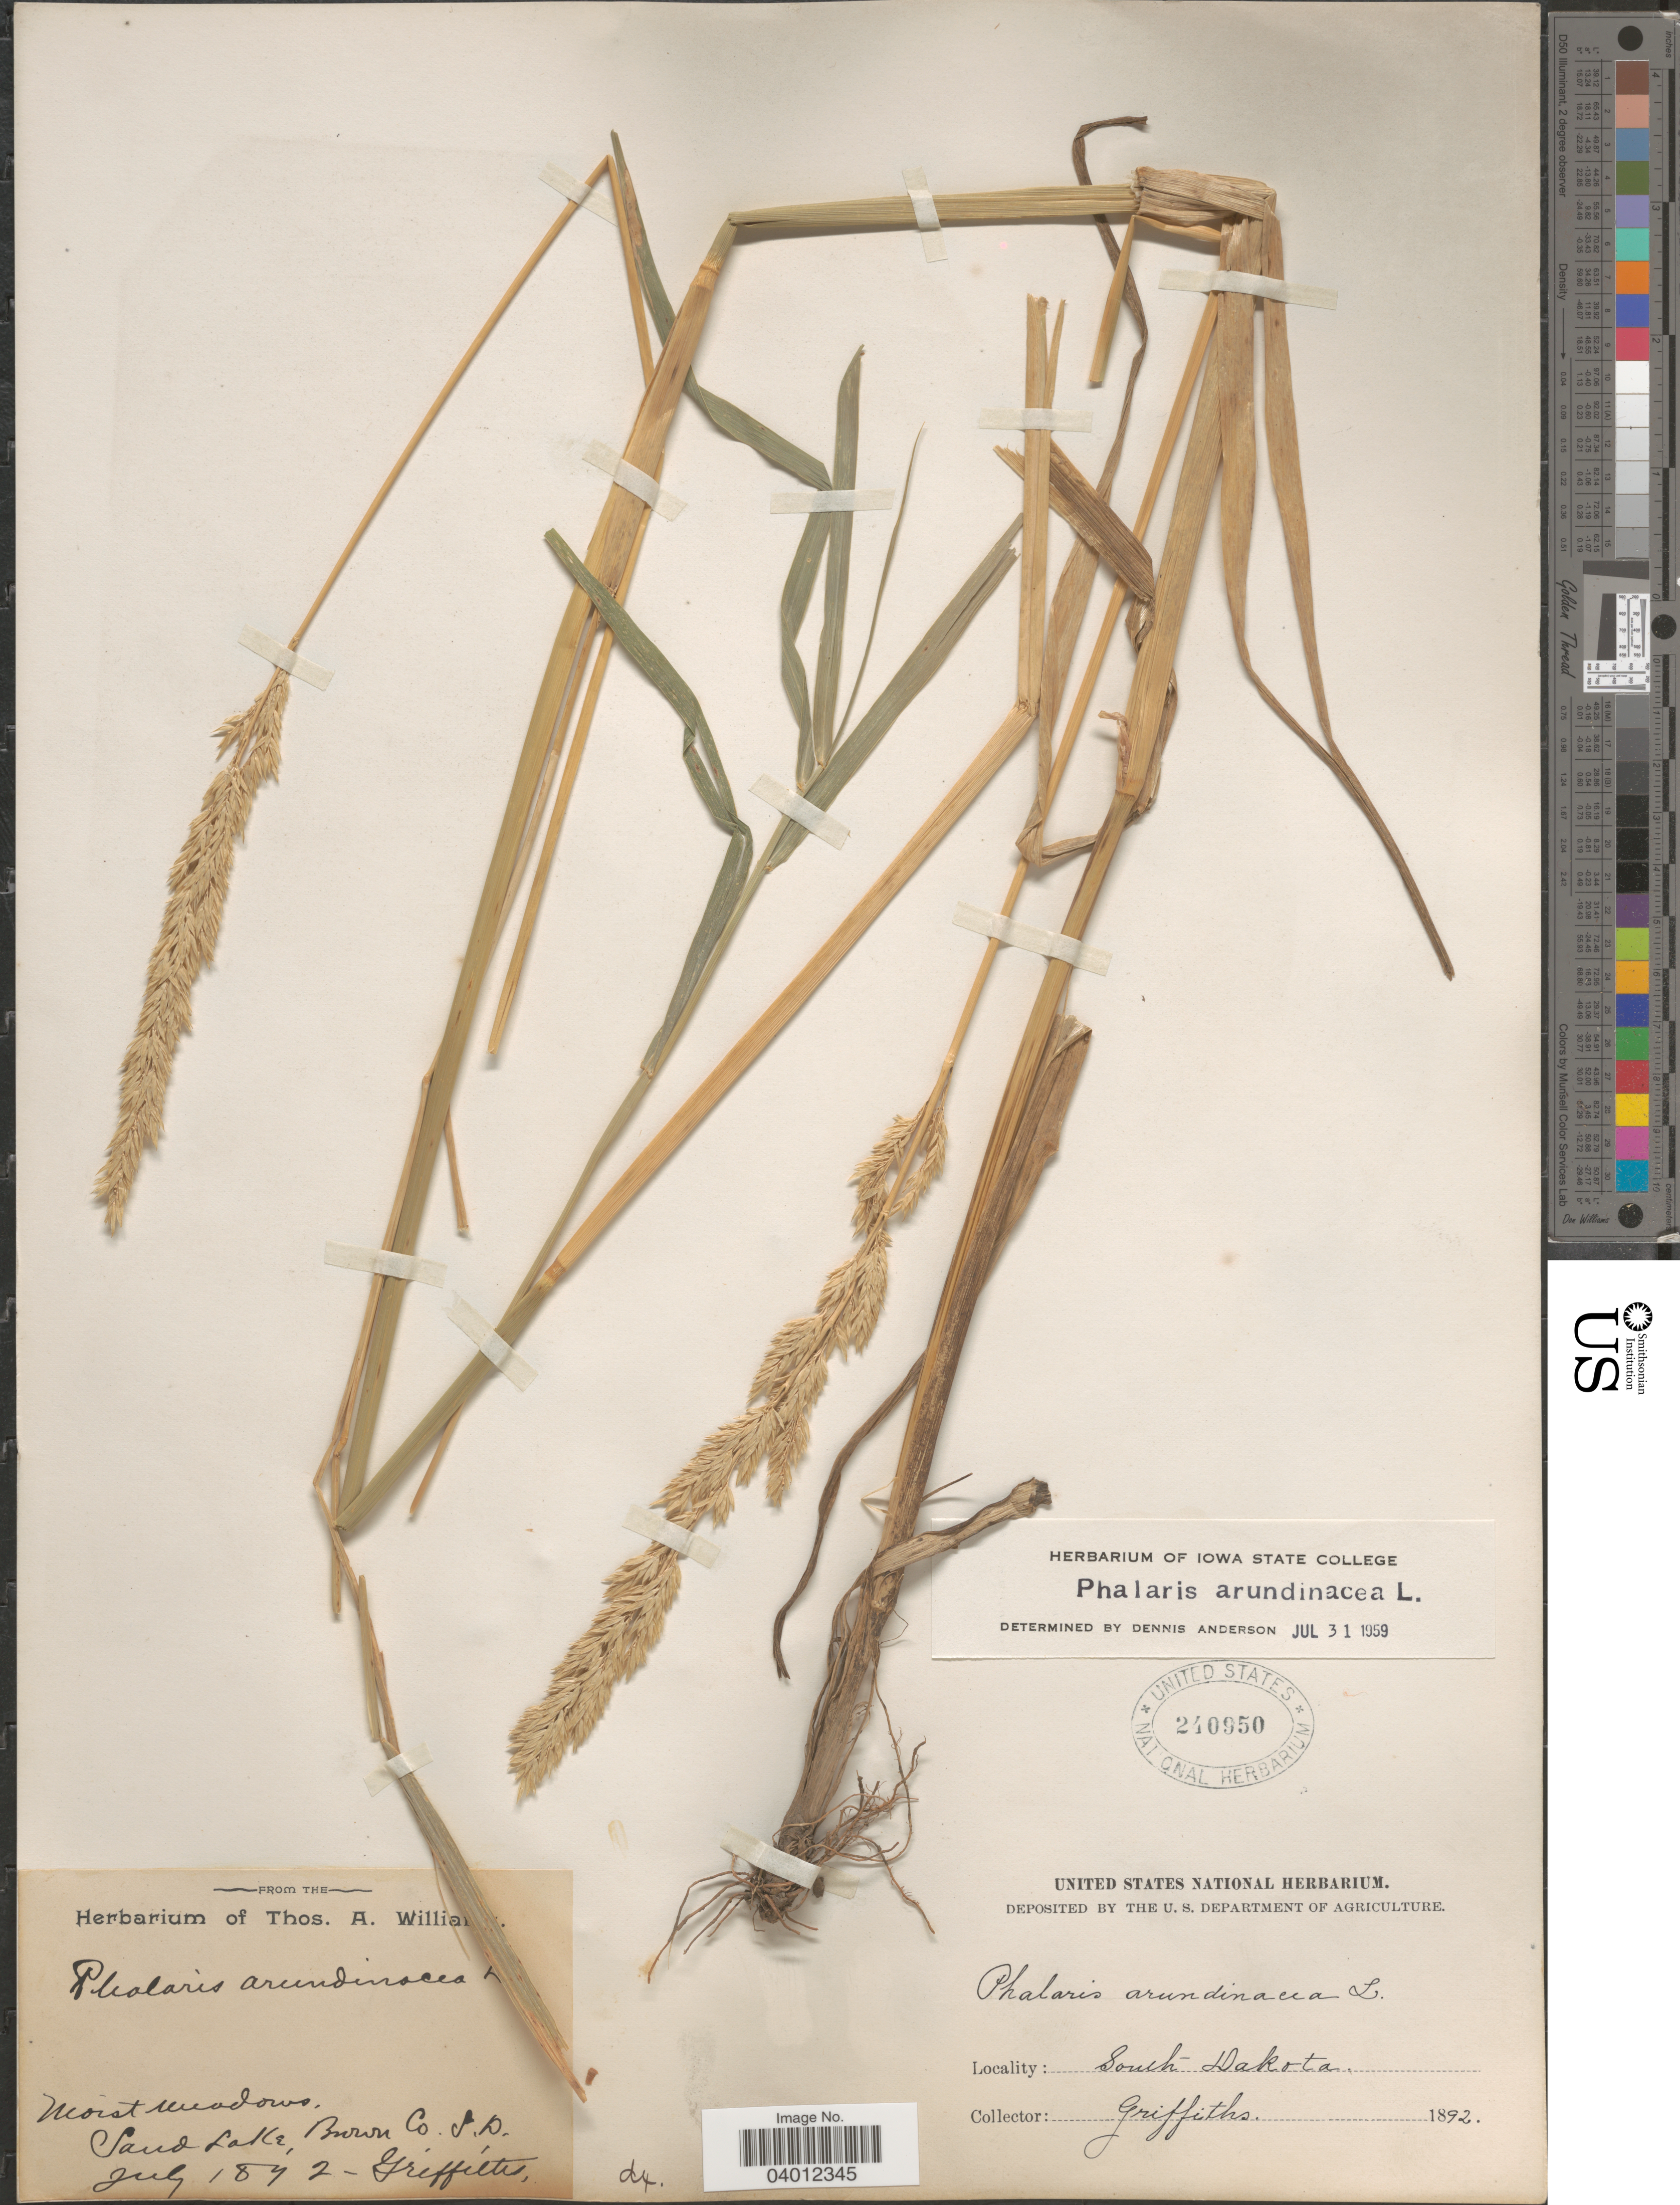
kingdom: Plantae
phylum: Tracheophyta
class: Liliopsida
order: Poales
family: Poaceae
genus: Phalaris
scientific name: Phalaris arundinacea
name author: L.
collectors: -- Griffiths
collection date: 1892-07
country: United States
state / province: South Dakota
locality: Moist meadows, Sand Lake, Brown Co.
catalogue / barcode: US 240950